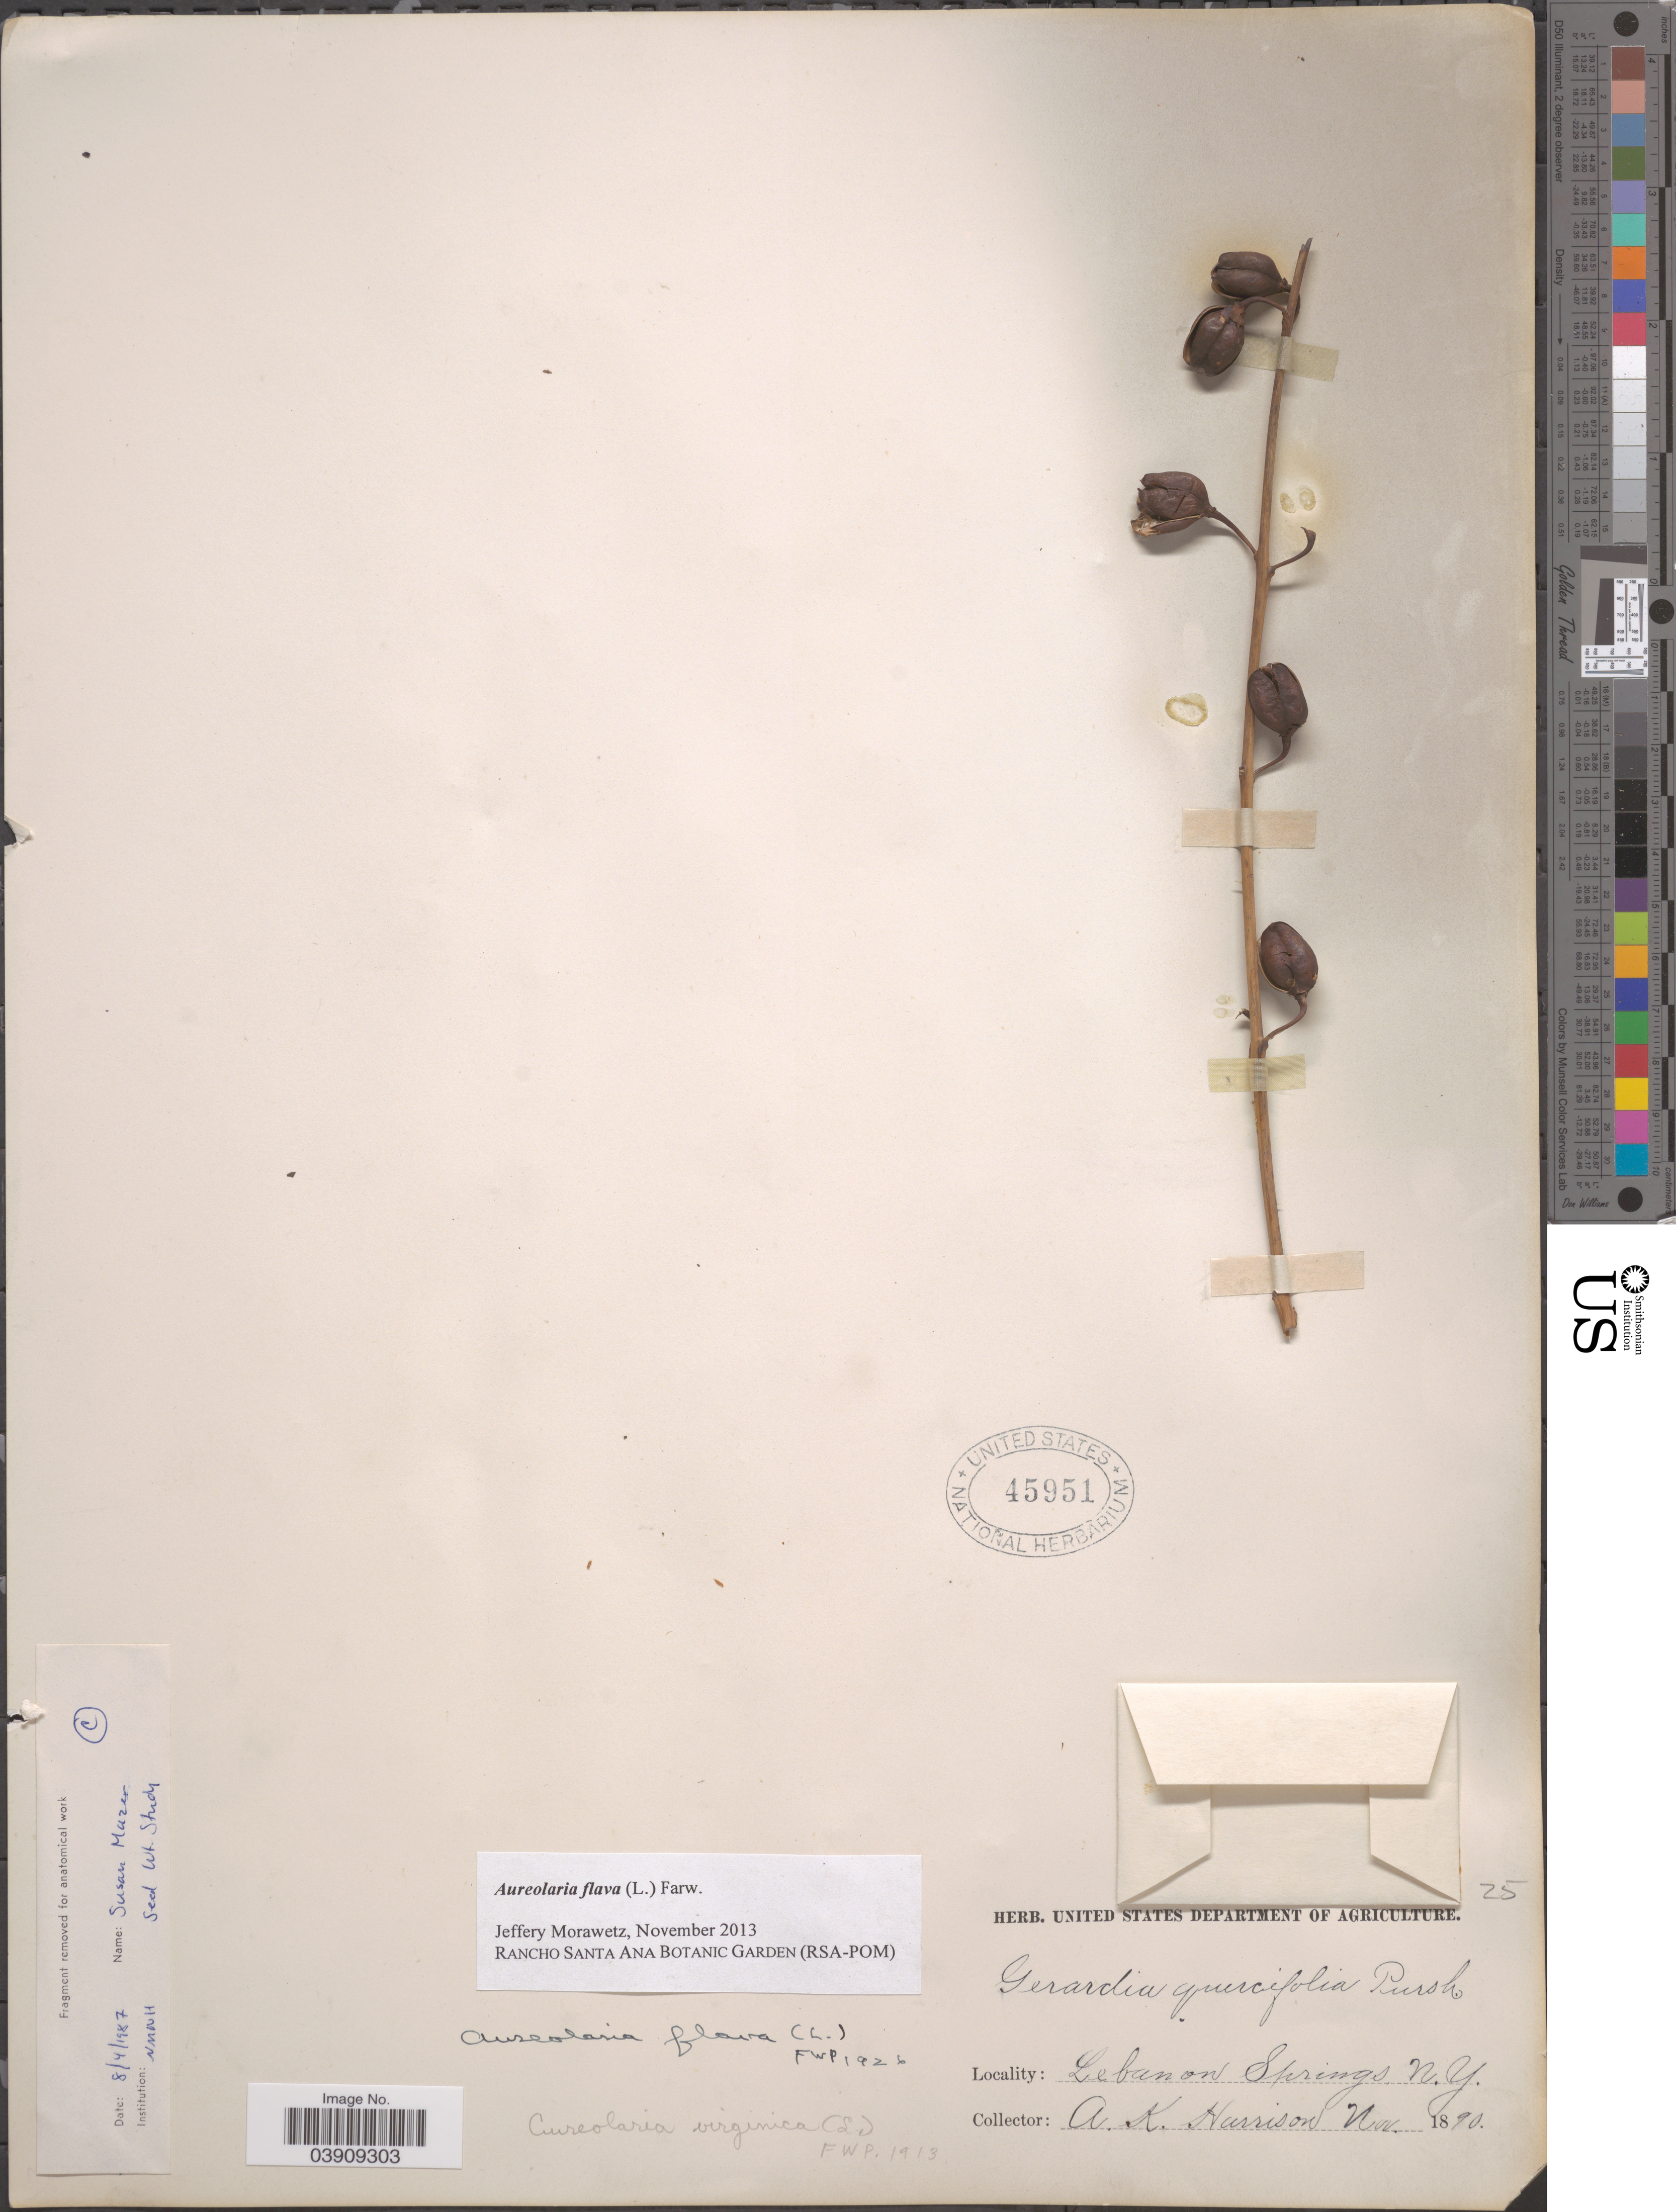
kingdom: Plantae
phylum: Tracheophyta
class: Magnoliopsida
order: Lamiales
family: Orobanchaceae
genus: Aureolaria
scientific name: Aureolaria flava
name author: (L.) Farw.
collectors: A. K. Harrison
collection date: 1890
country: United States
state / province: New York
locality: Lebanon Springs.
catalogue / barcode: US 45951